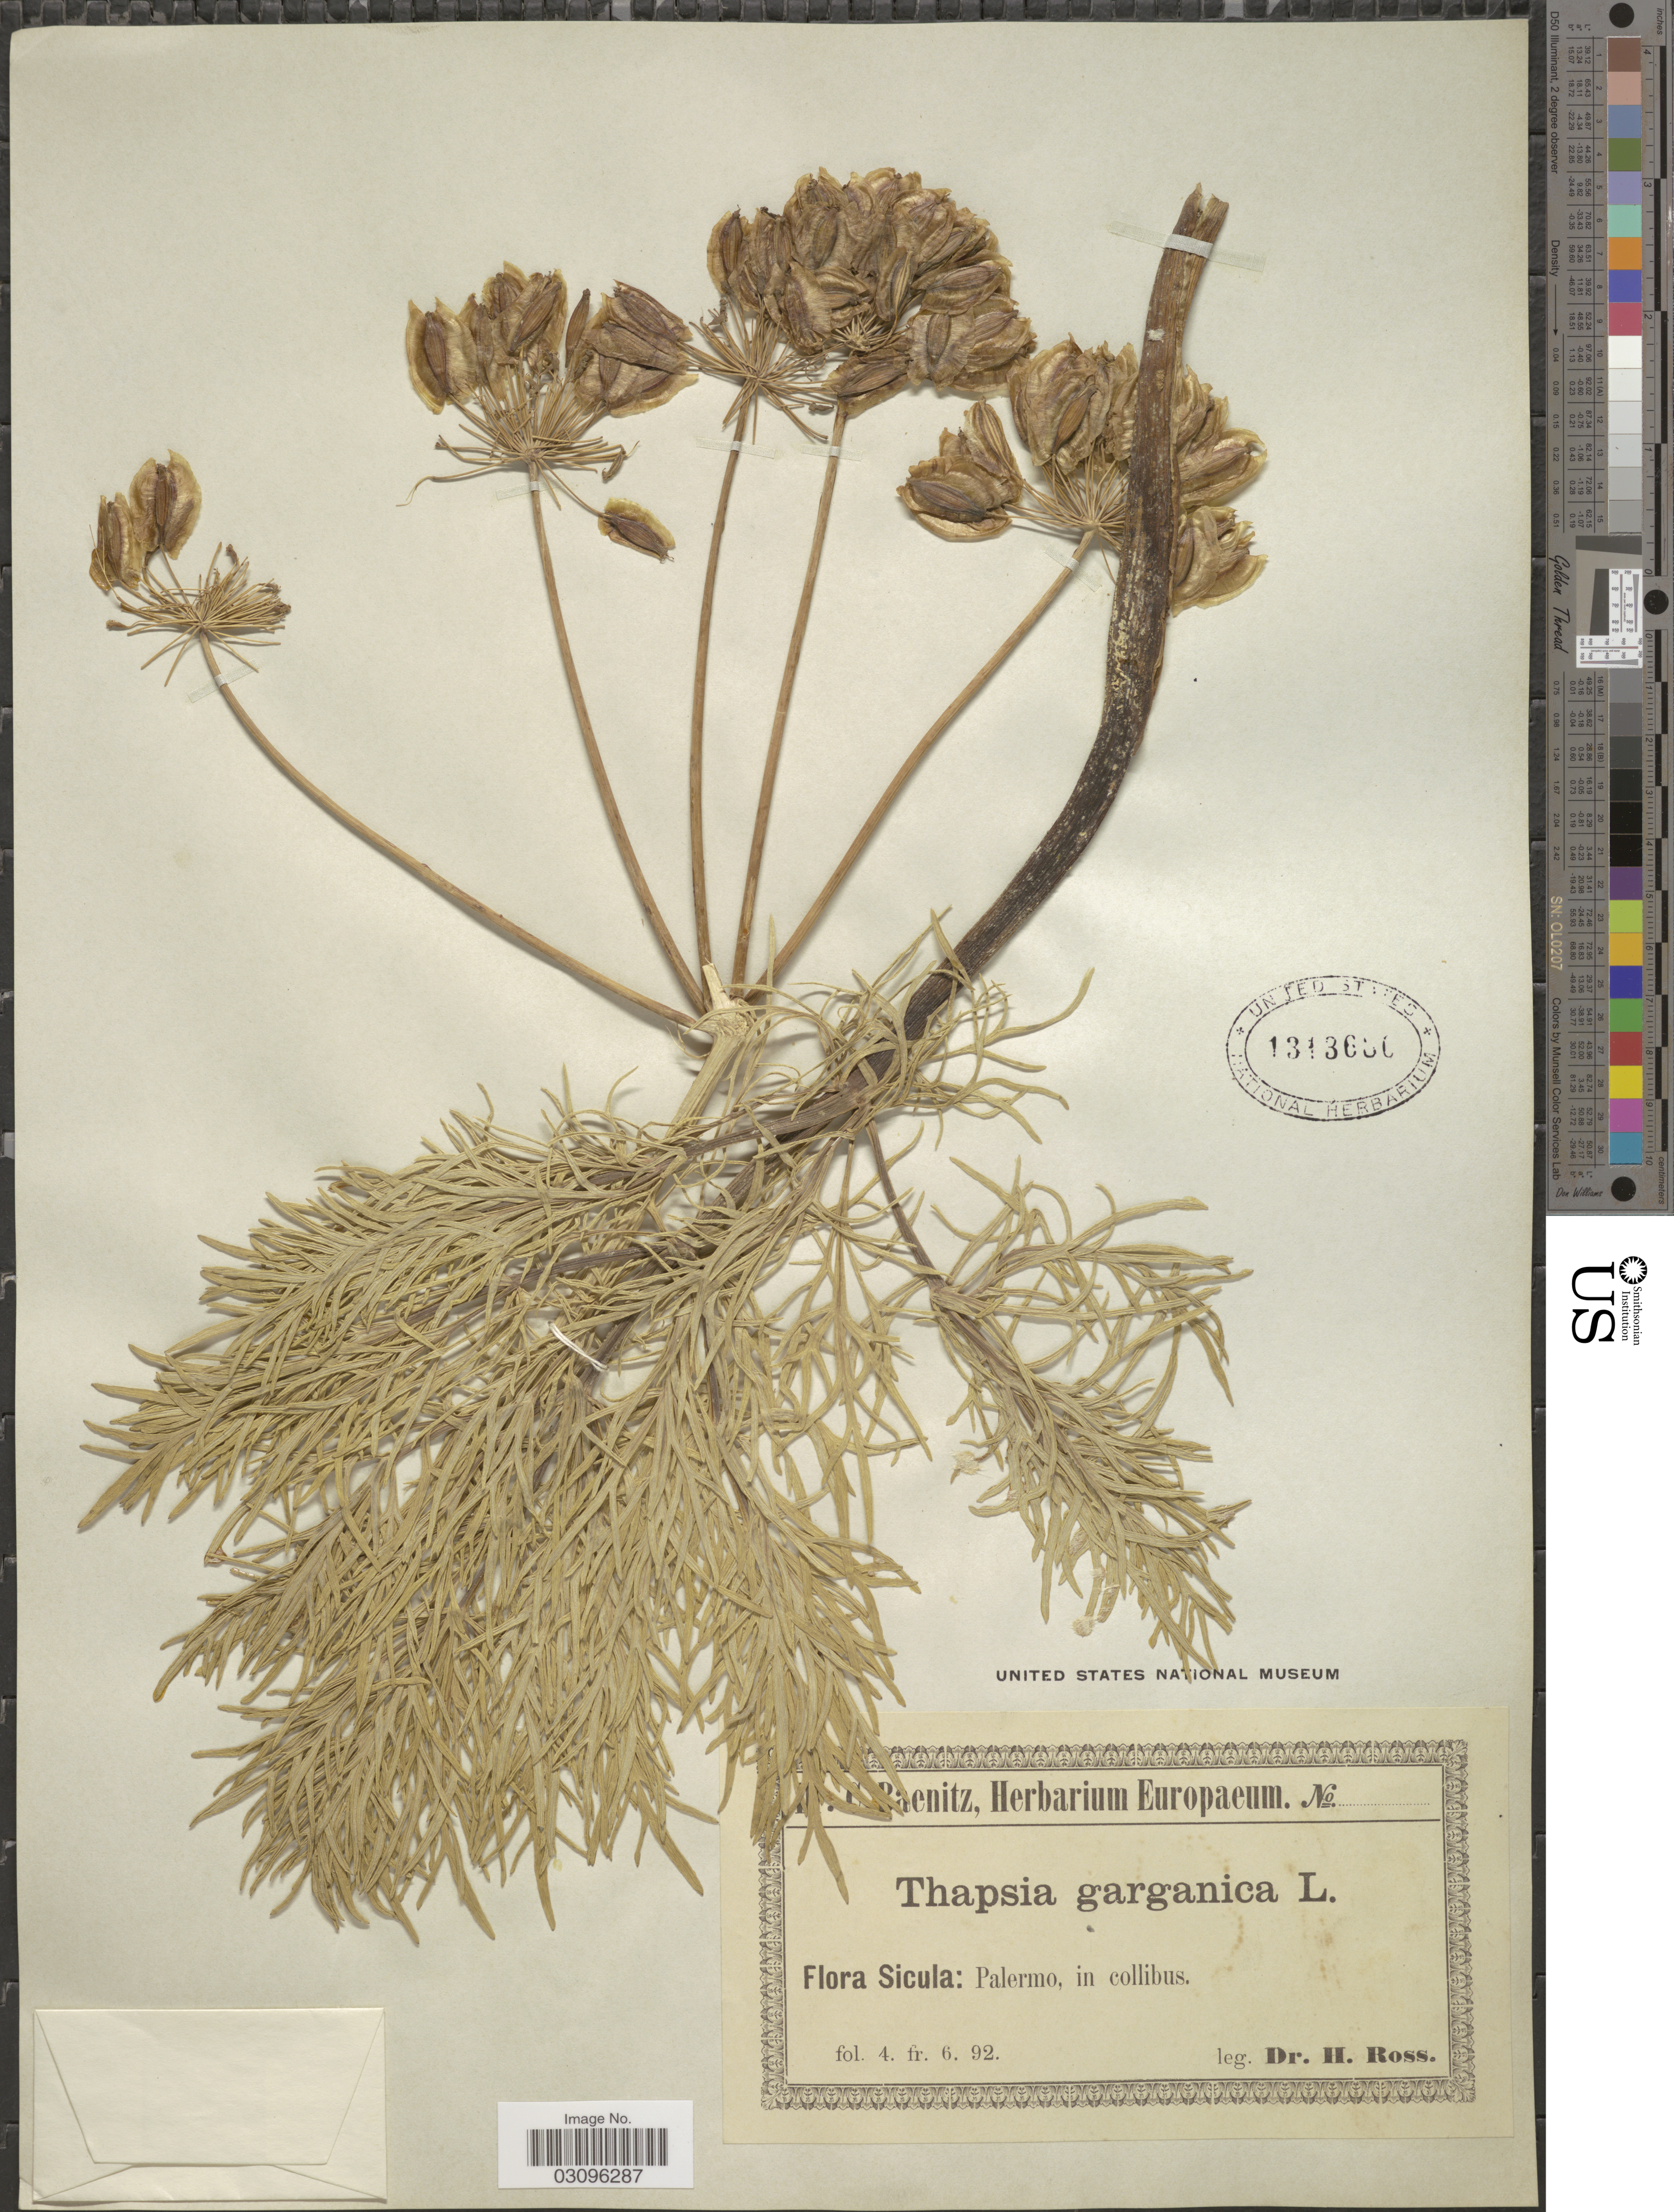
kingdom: Plantae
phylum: Tracheophyta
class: Magnoliopsida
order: Apiales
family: Apiaceae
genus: Thapsia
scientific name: Thapsia garganica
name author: L.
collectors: H. Ross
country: Italy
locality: Sicula: Palermo, in collibus.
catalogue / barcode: US 1313650